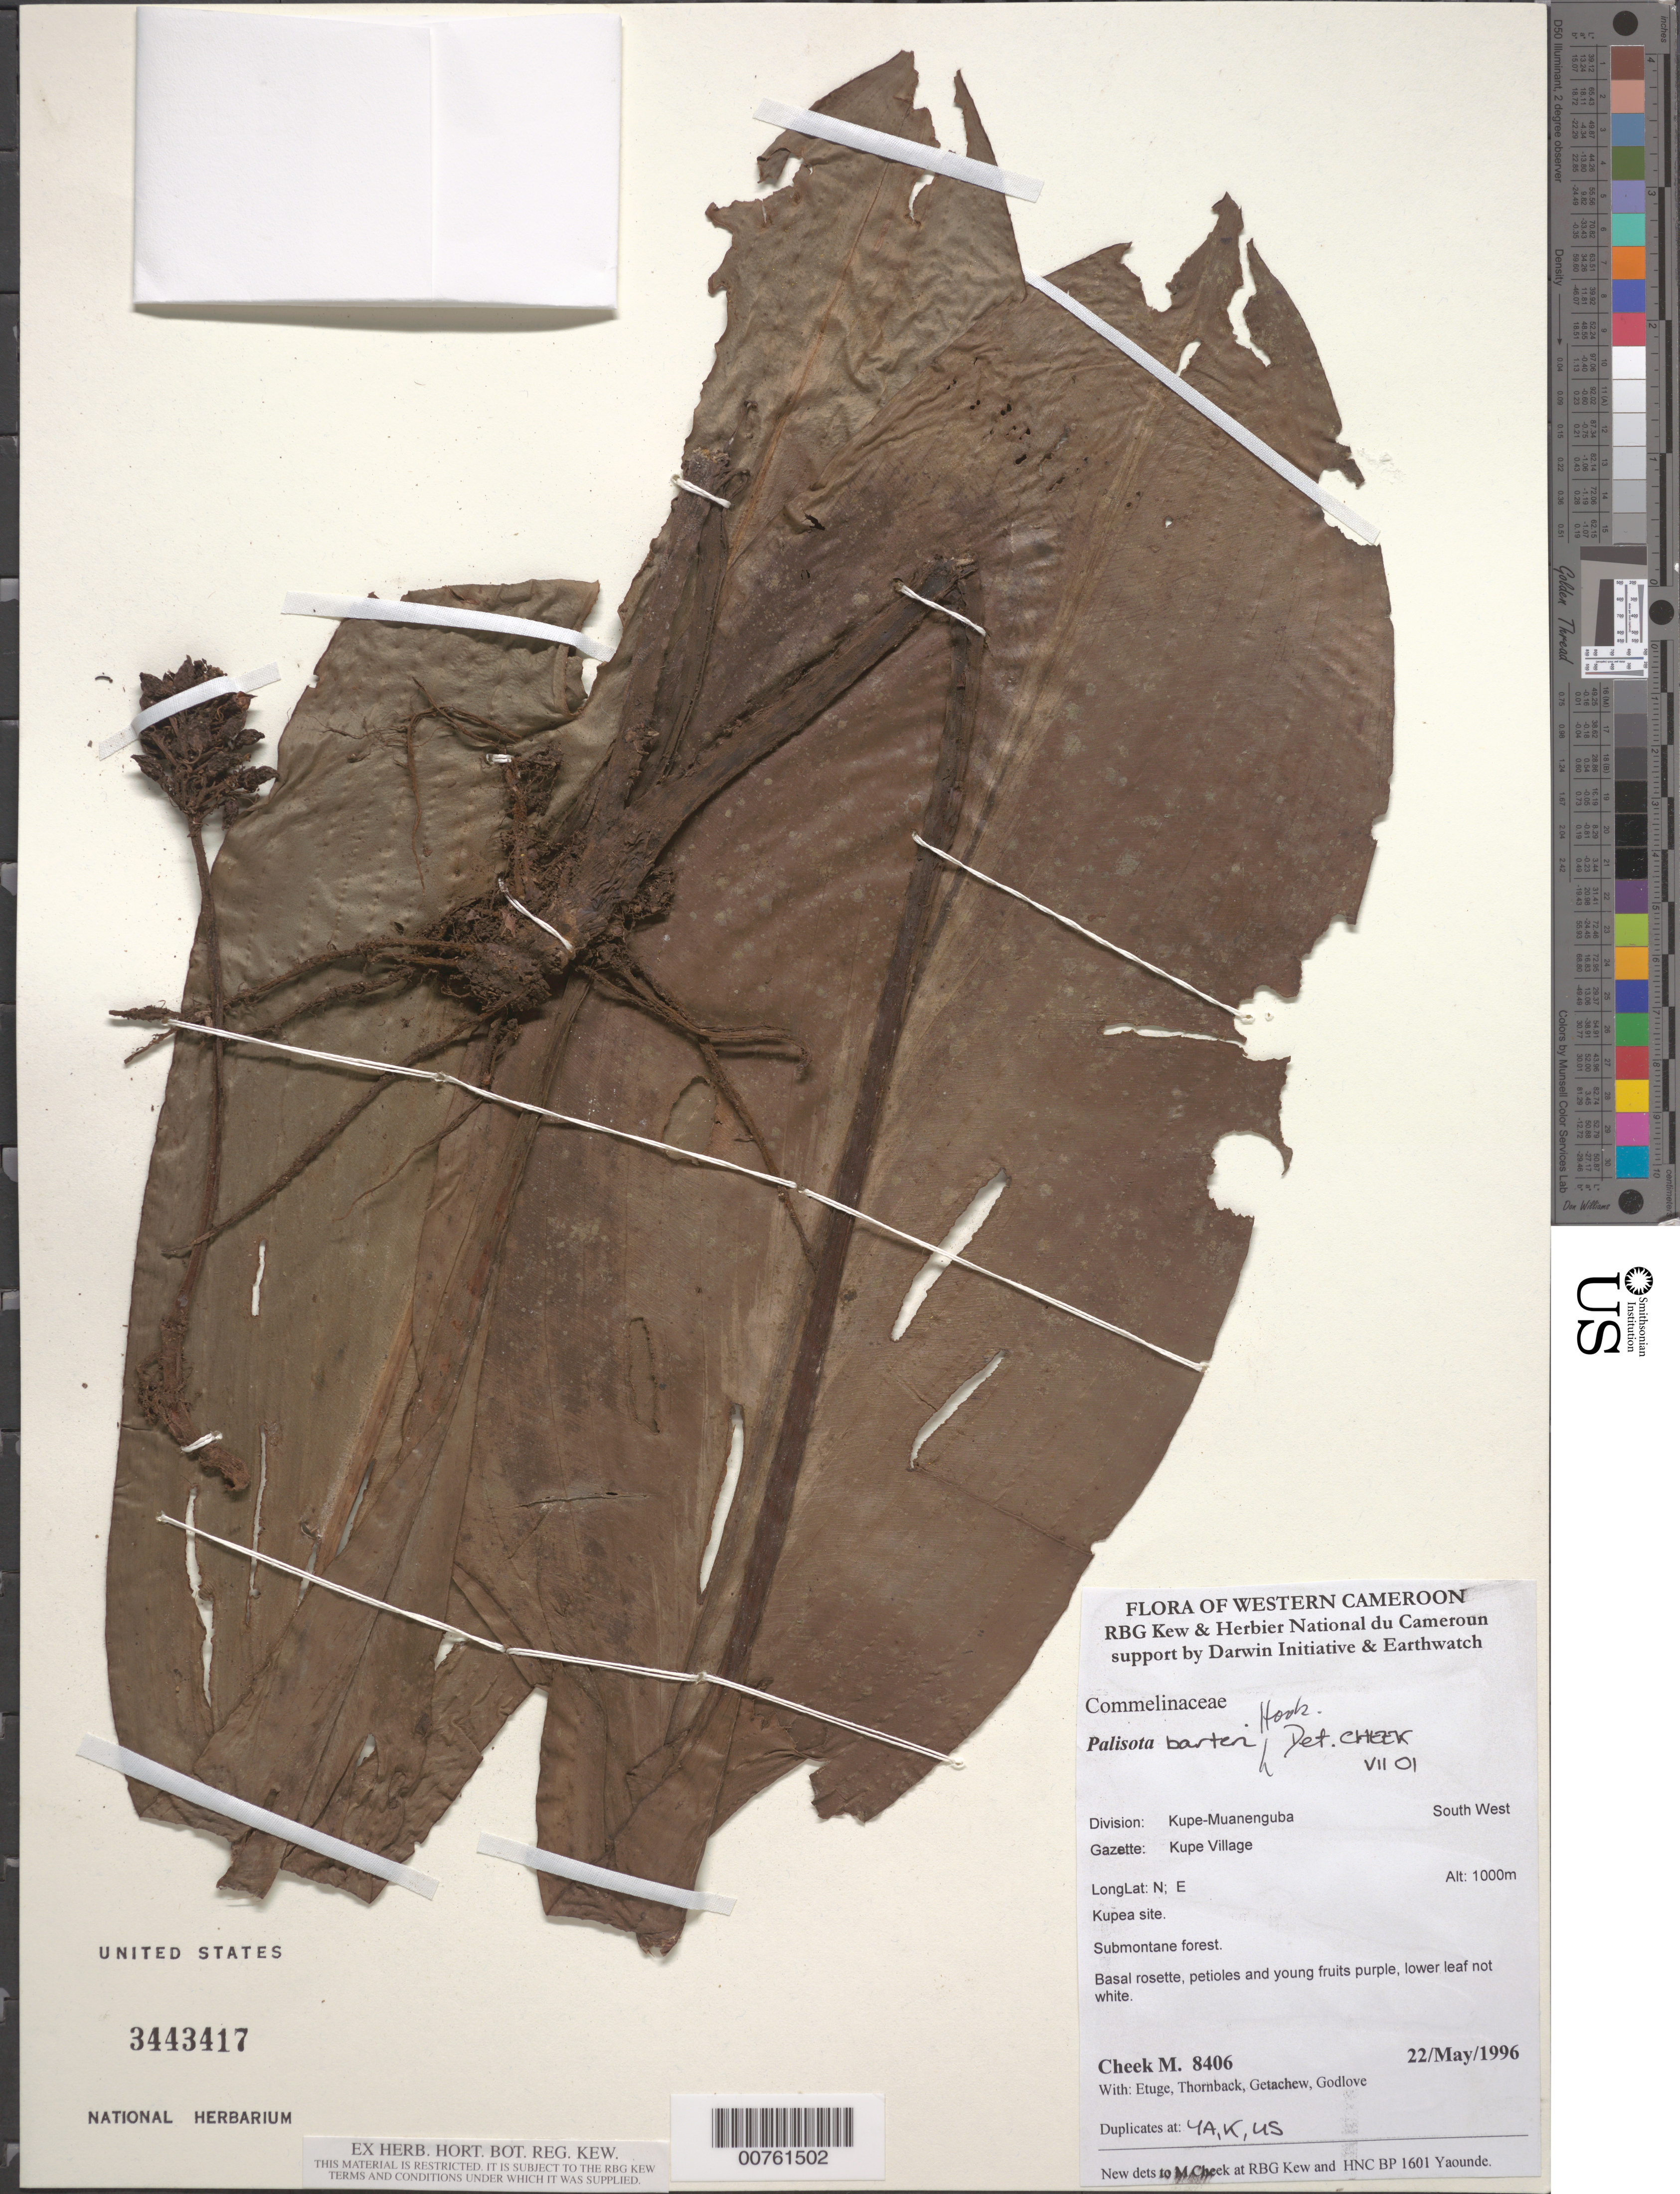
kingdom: Plantae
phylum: Tracheophyta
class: Liliopsida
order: Commelinales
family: Commelinaceae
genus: Palisota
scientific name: Palisota barteri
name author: Hook.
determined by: Cheek, M.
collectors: M. Cheek, M. Etuge, -. Godlove, -. Thornback & A. Getachew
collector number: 8406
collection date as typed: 22 May 1996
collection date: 1996-05-22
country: Cameroon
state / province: Sud-Ouest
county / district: Kupe-Muanenguba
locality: Kupea site.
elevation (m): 1000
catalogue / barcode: US 3443417